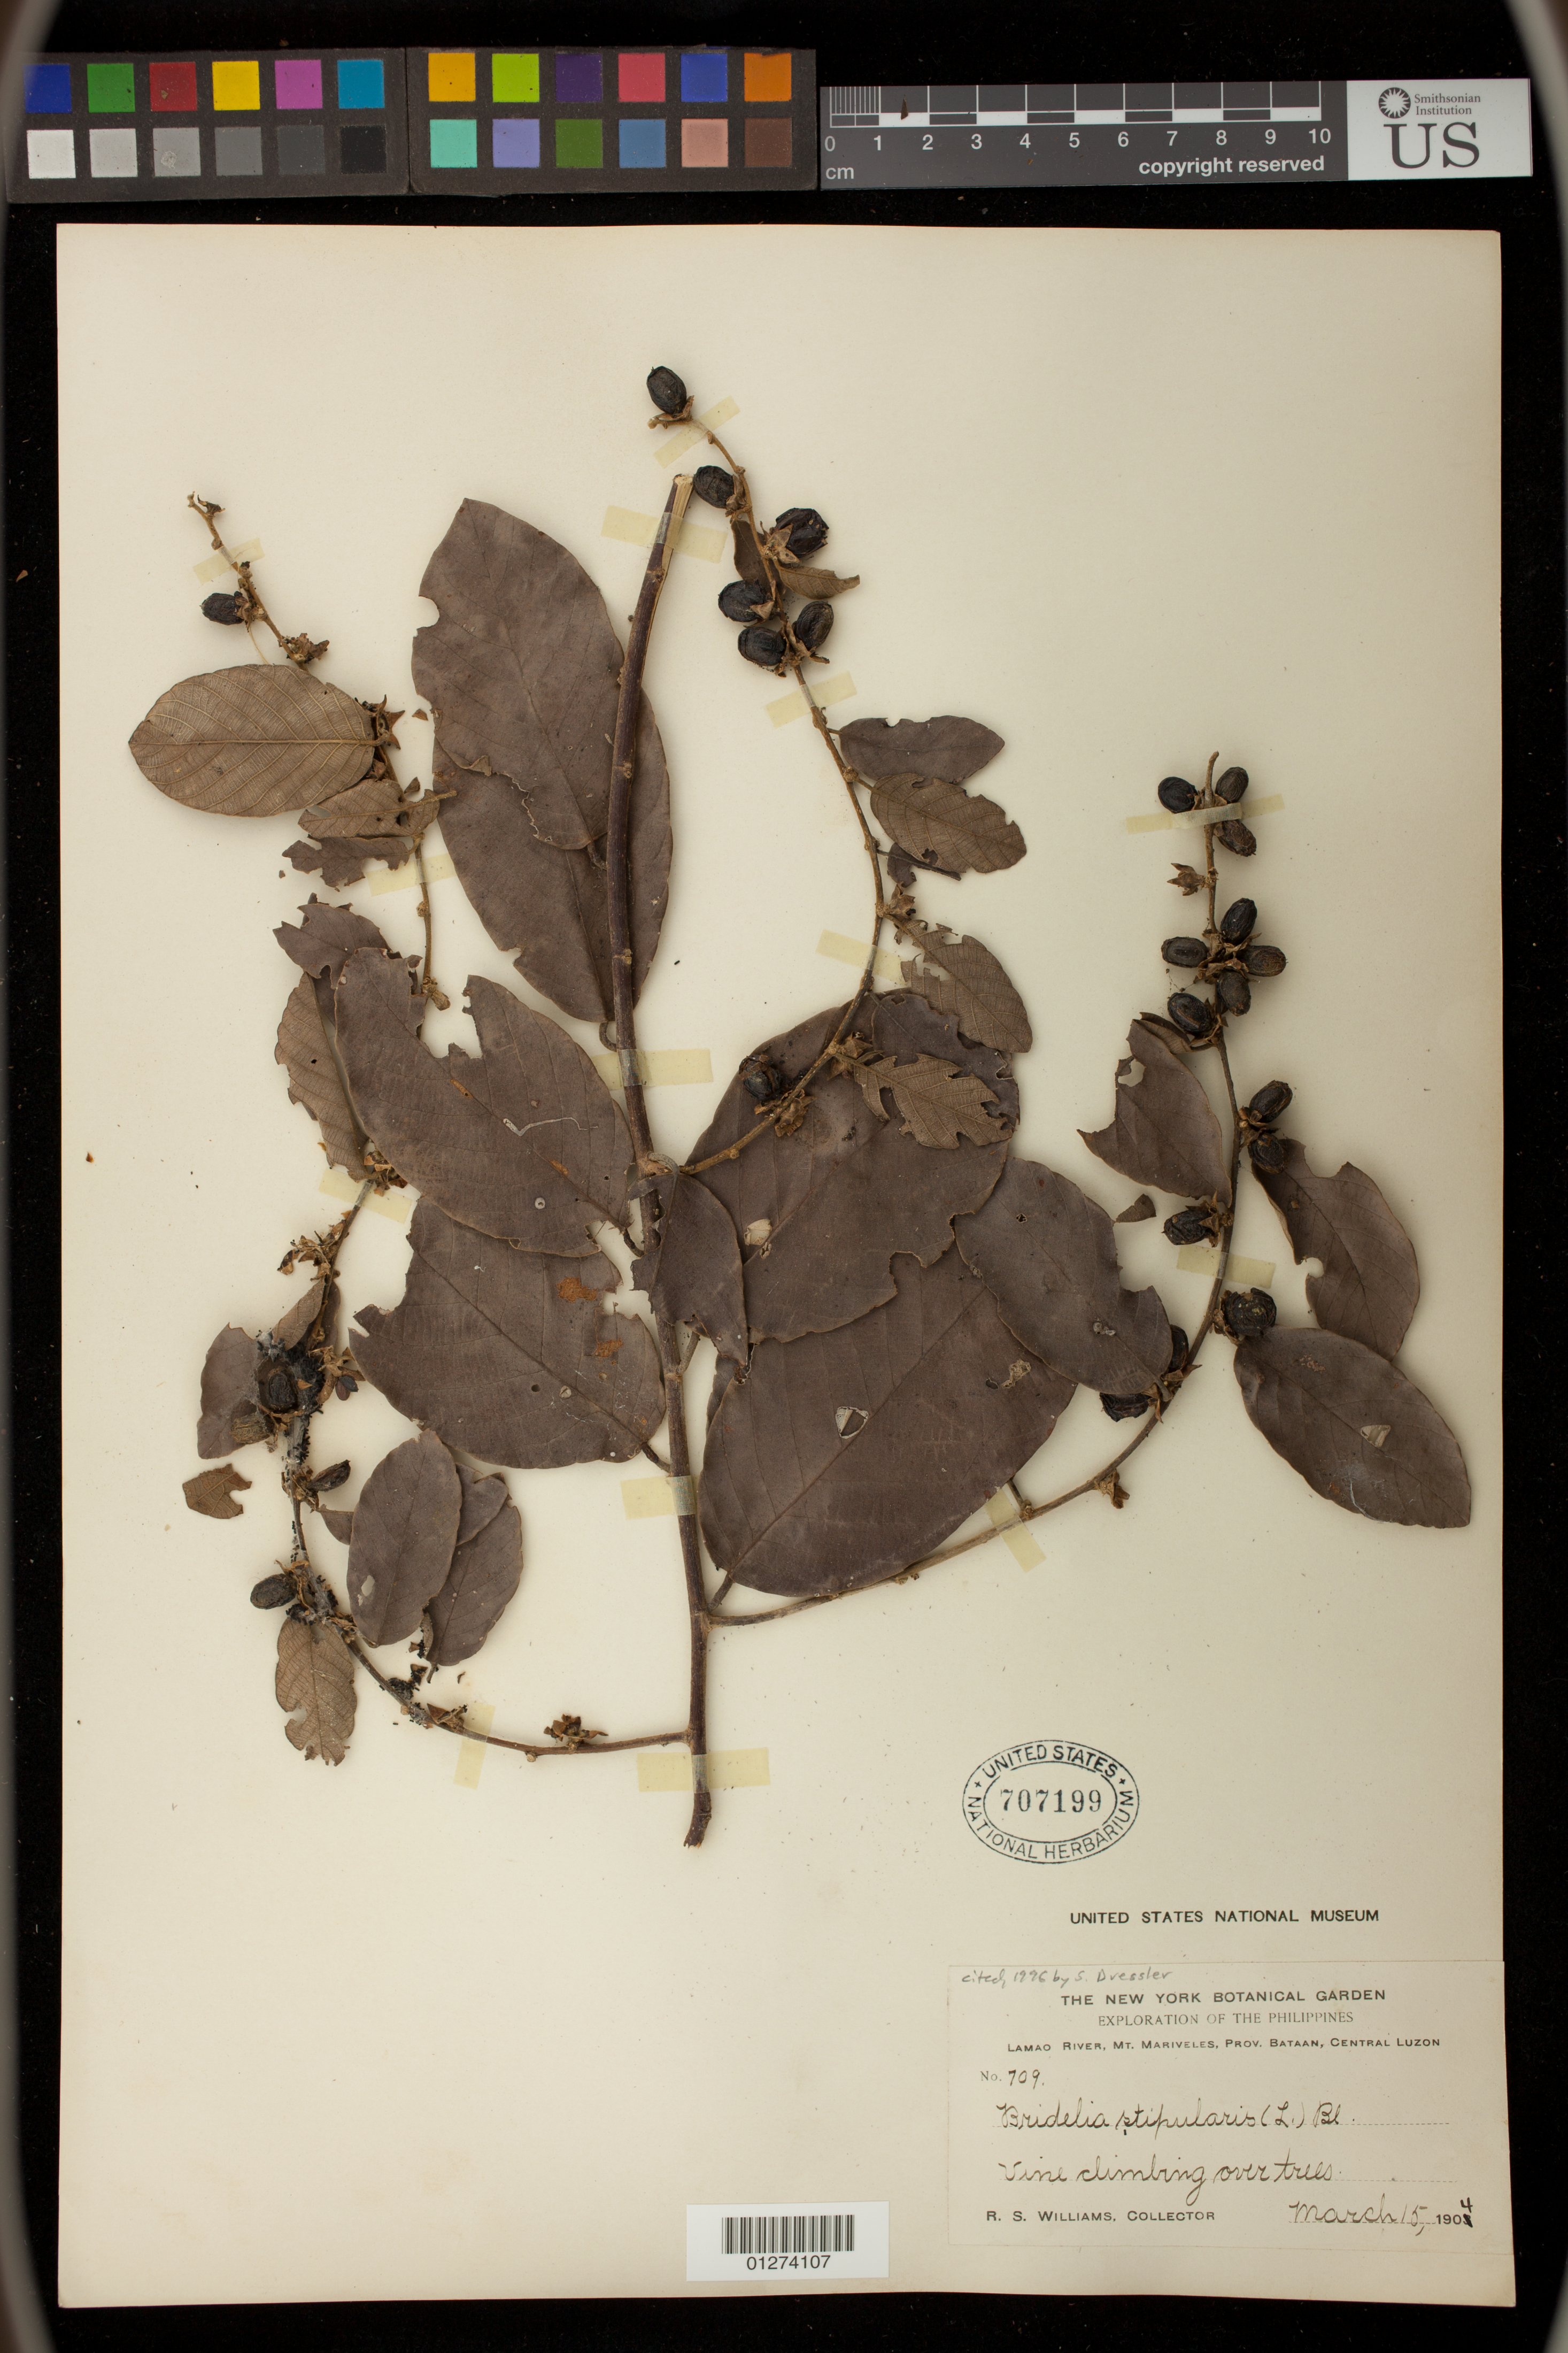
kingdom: Plantae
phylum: Tracheophyta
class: Magnoliopsida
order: Malpighiales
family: Phyllanthaceae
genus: Bridelia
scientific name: Bridelia stipularis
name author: (L.) Blume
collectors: R. S. Williams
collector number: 709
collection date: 1904-03-15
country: Philippines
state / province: Central Luzon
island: Luzon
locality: Lamao River, Mt. Mariveles, Prov. Bataan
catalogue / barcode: US 707199